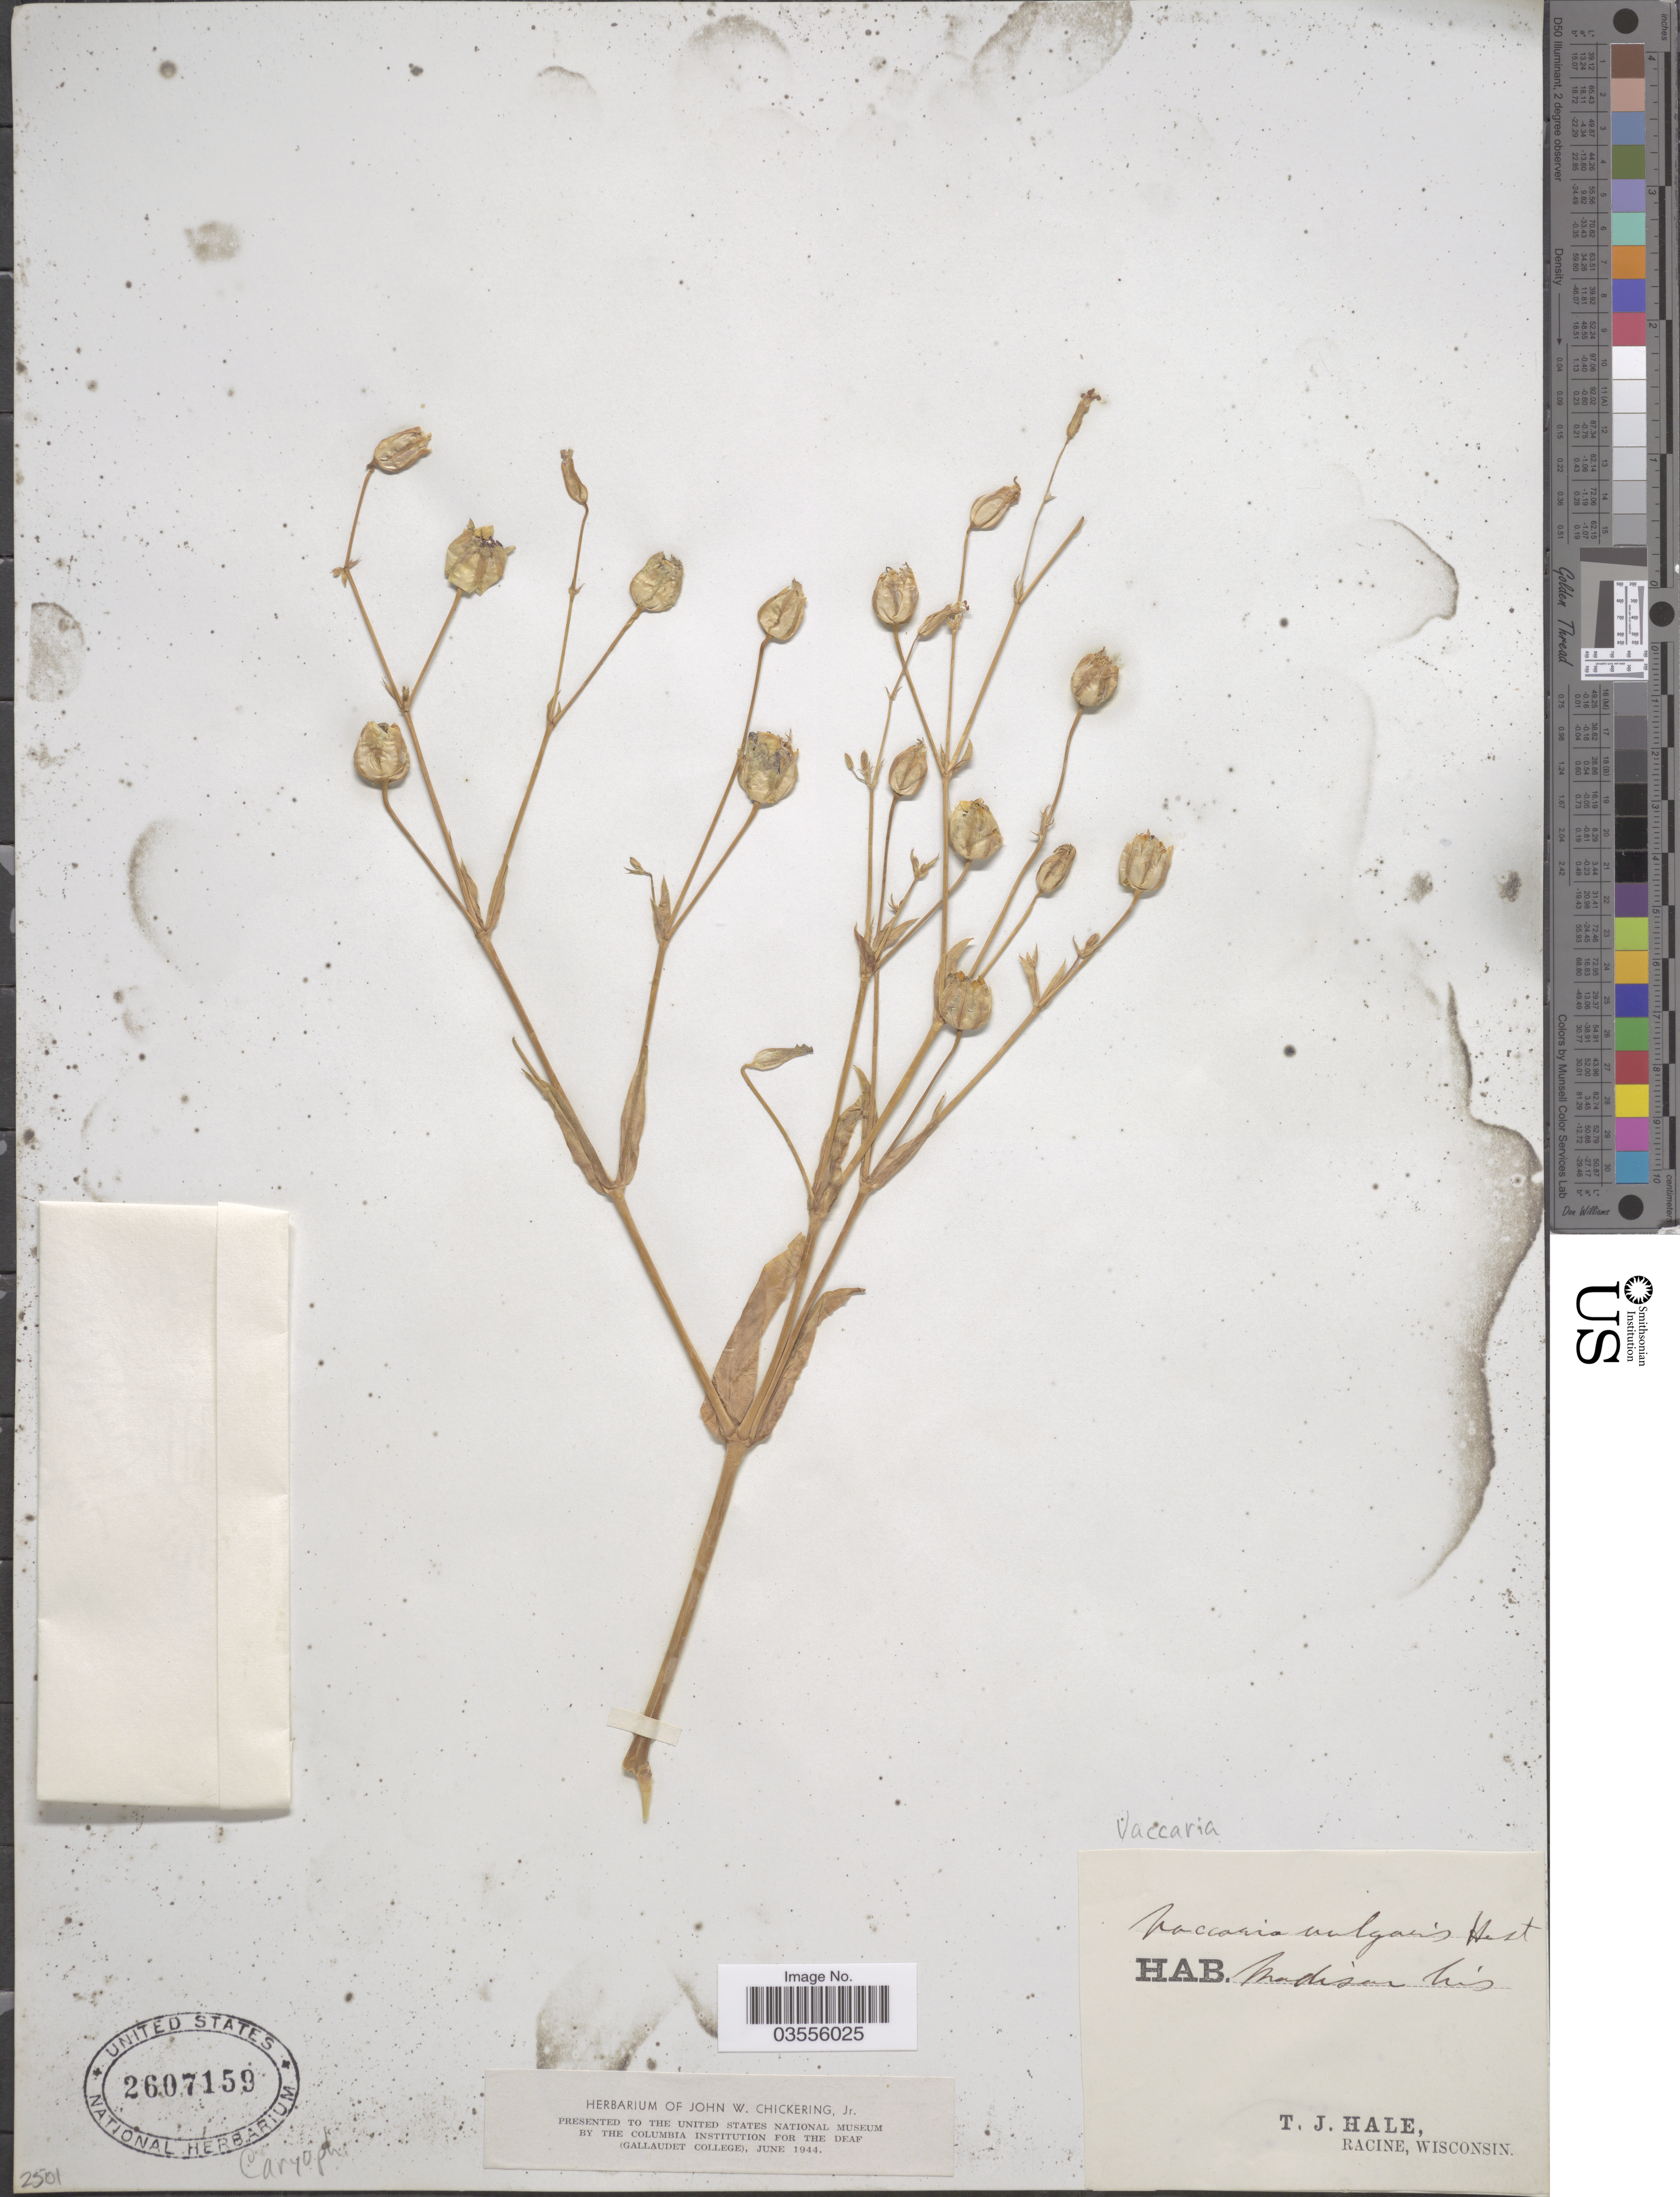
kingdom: Plantae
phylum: Tracheophyta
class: Magnoliopsida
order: Caryophyllales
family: Caryophyllaceae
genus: Vaccaria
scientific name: Vaccaria vaccaria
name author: (L.) Britton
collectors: T. Hale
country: United States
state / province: Wisconsin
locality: Madison.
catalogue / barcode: US 2607159